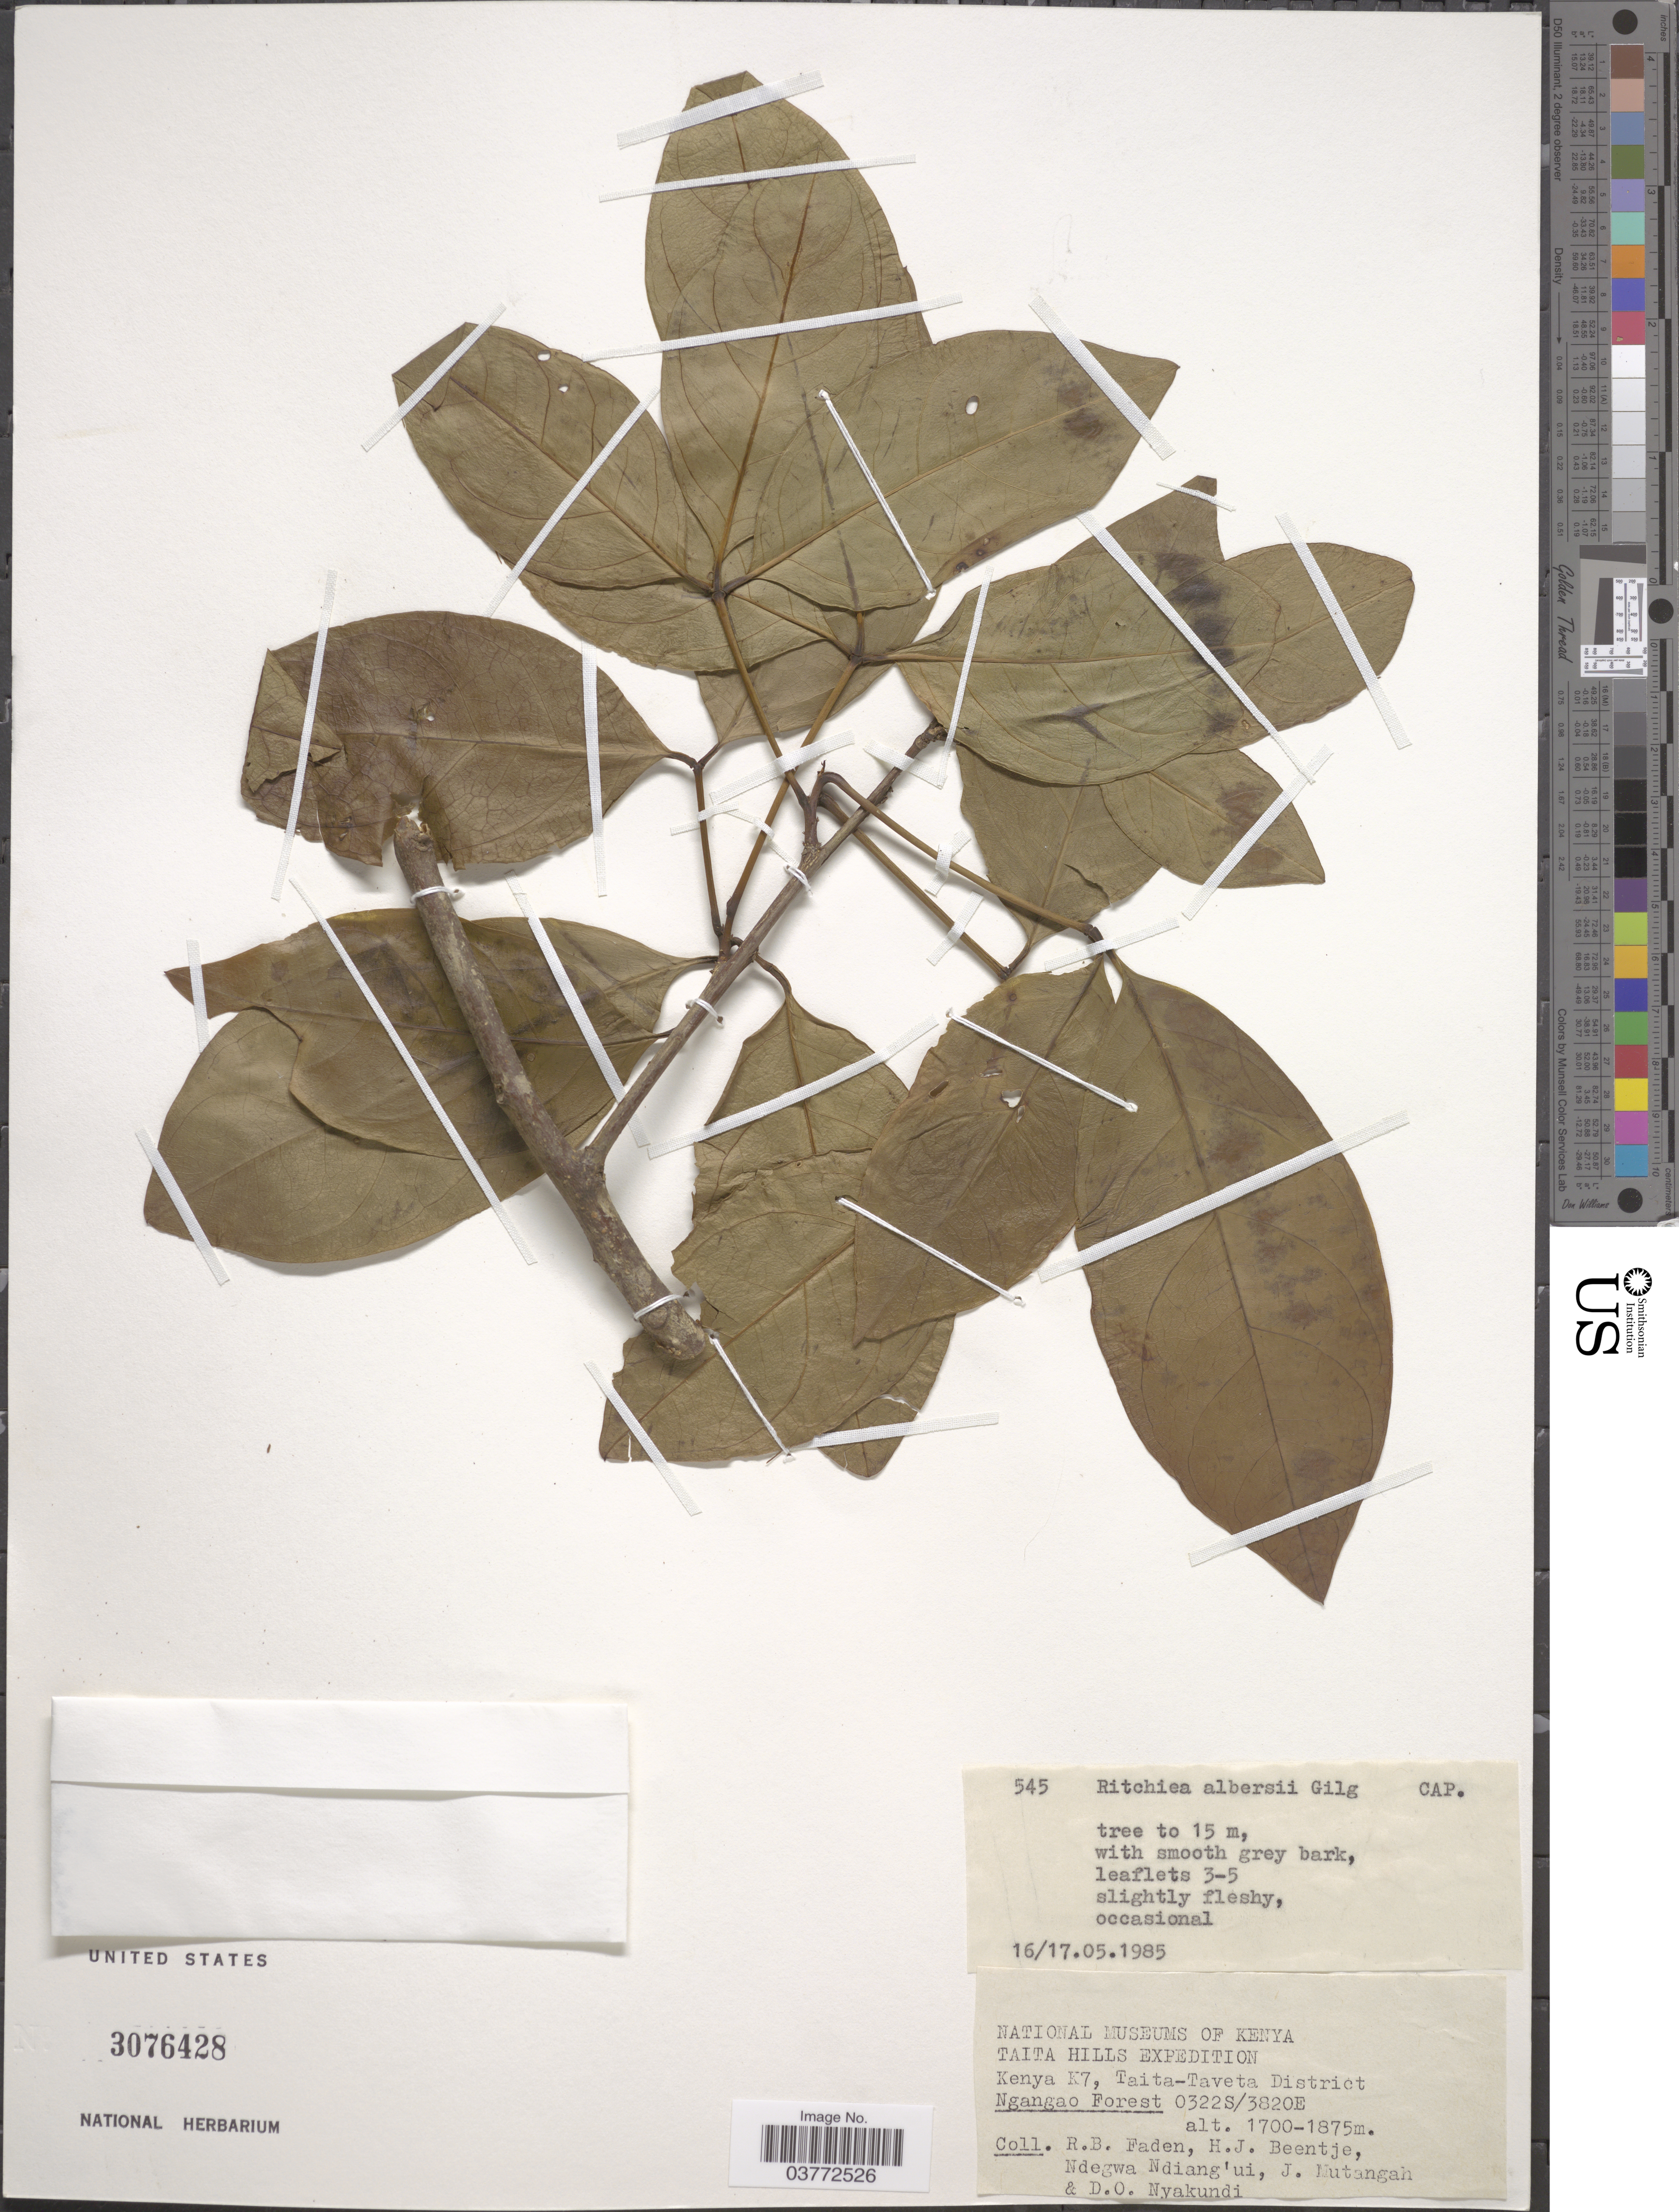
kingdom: Plantae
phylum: Tracheophyta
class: Magnoliopsida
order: Brassicales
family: Capparaceae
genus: Ritchiea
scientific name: Ritchiea albersii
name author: Gilg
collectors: R. B. Faden, H. J. Beentje, Ndegwa Ndiang'ui, J. Mutangah & D. Nyakundi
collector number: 545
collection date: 1985-05-16/1985-05-17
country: Kenya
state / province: Taita Taveta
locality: Taita Hills. Kenya K7, Taita-Taveta District. Ngangao Forest.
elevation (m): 1700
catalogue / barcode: US 3076428